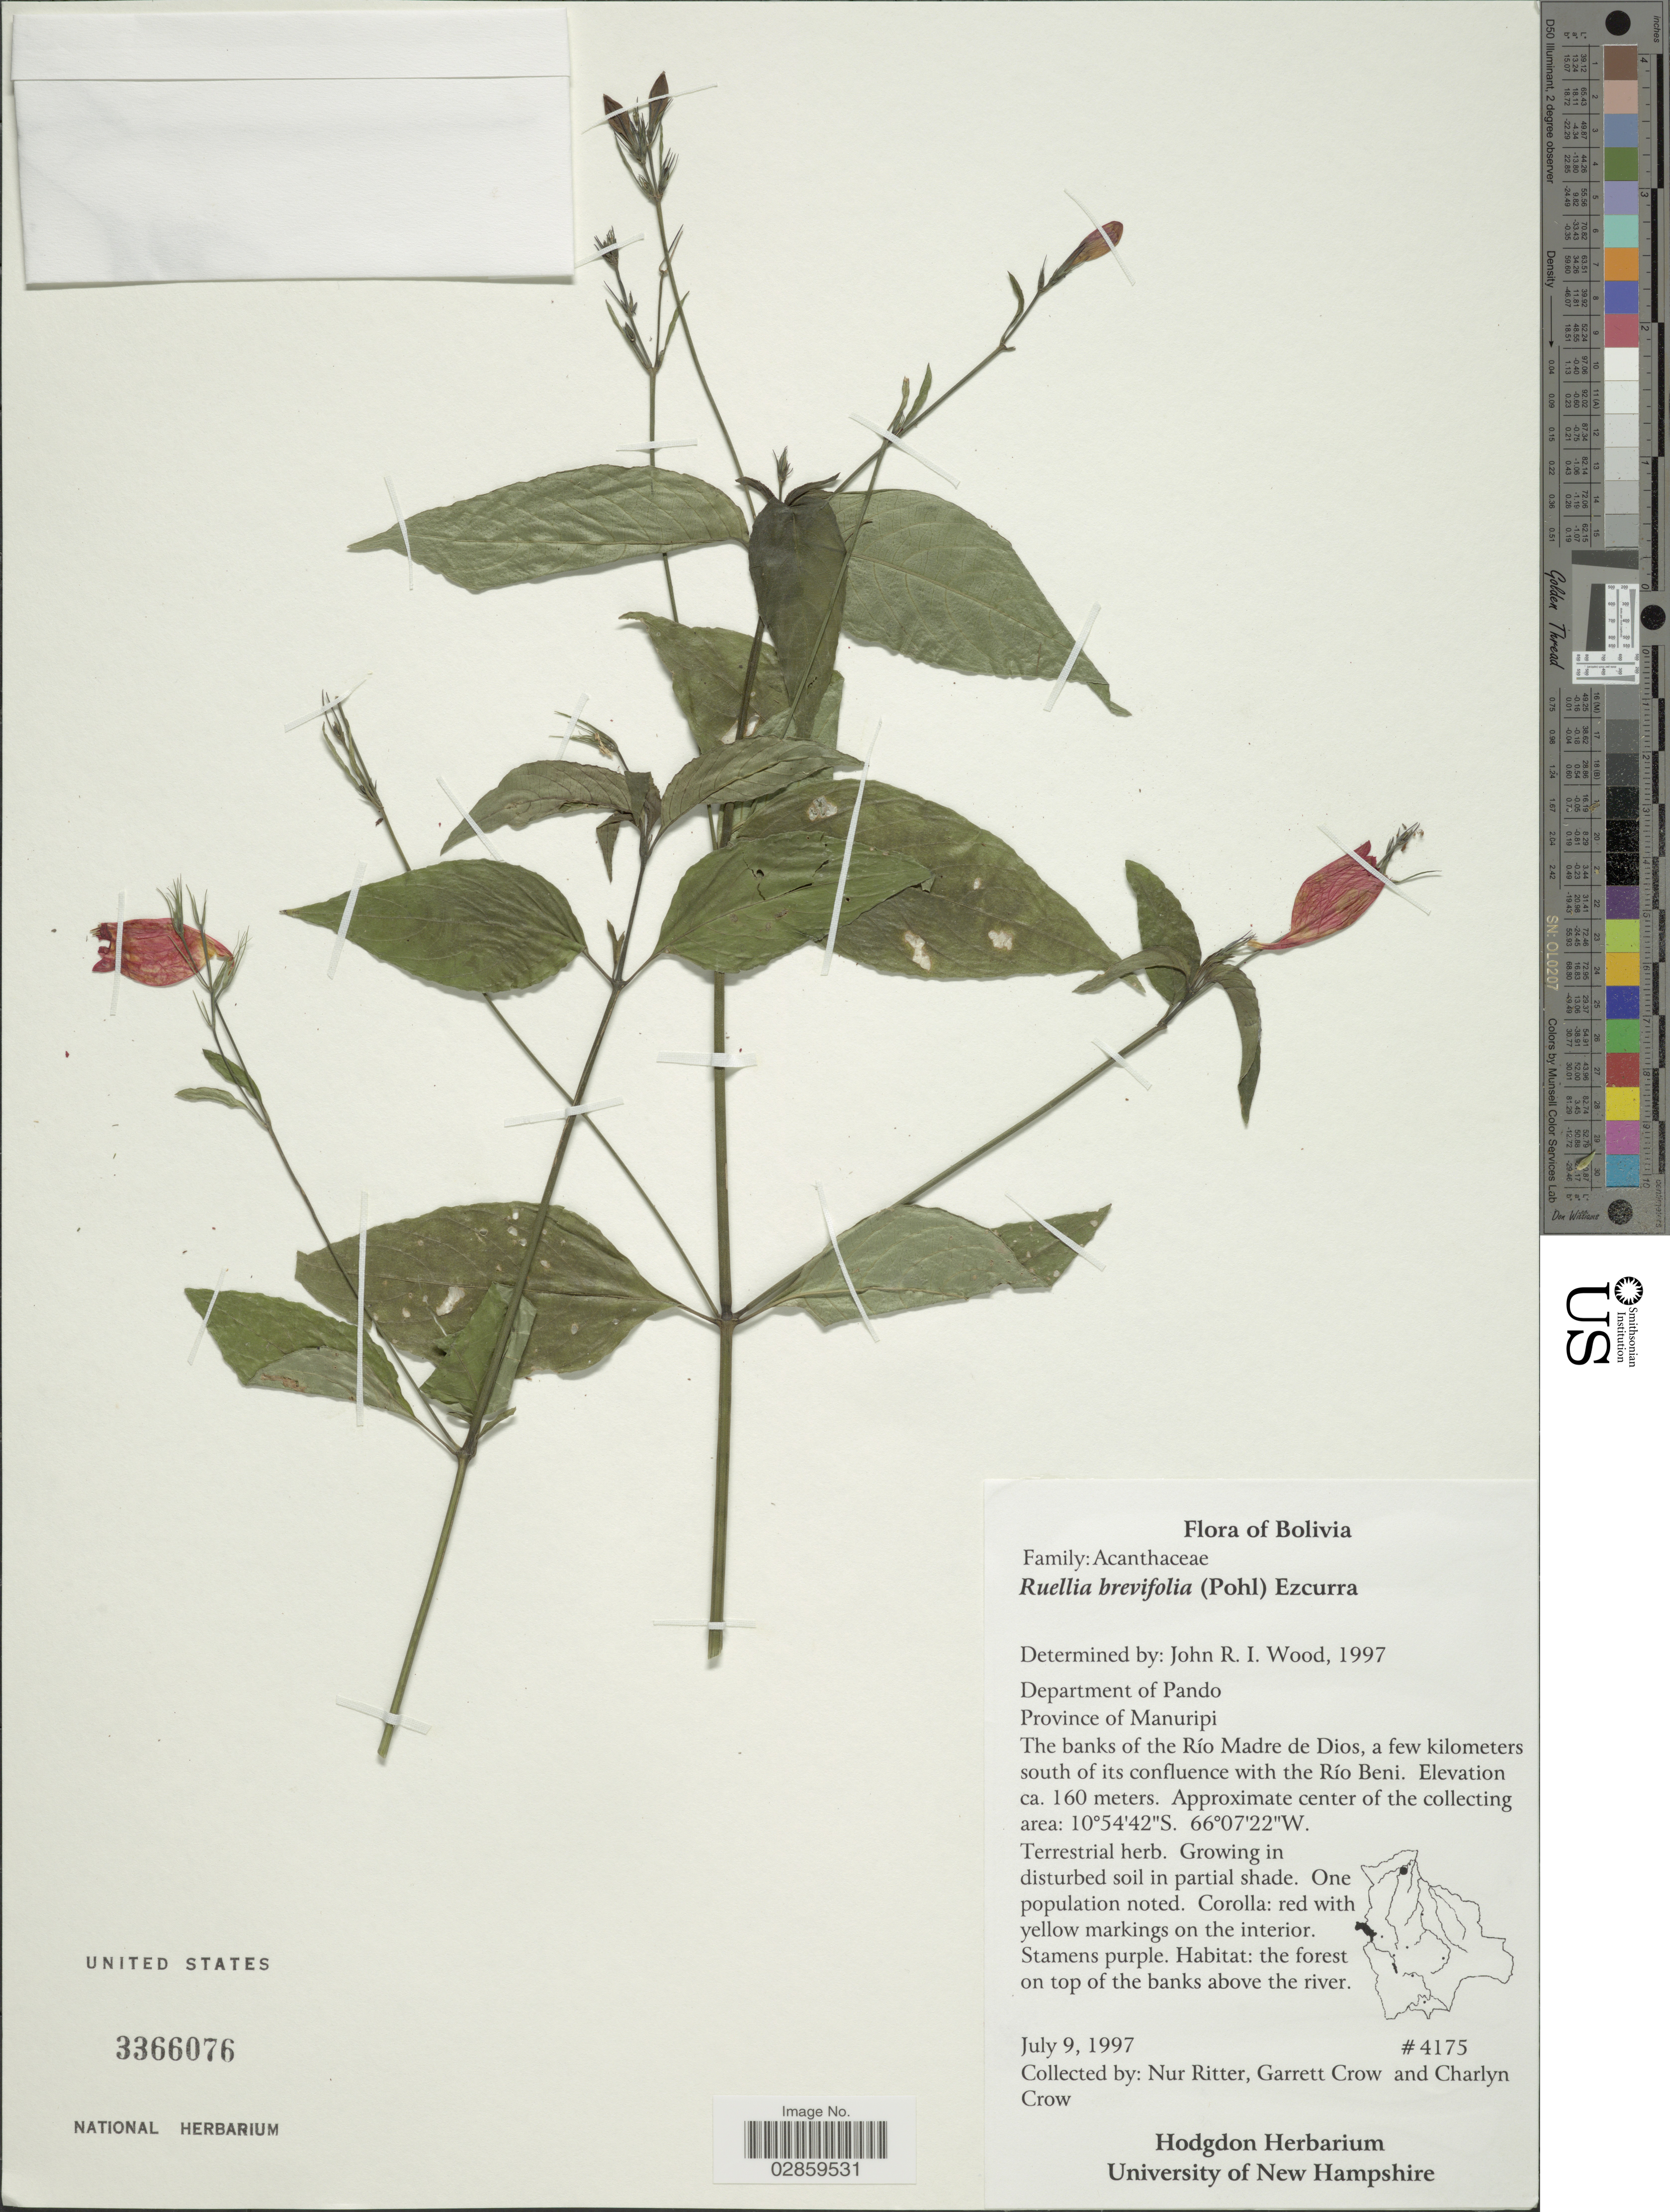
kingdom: Plantae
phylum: Tracheophyta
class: Magnoliopsida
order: Lamiales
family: Acanthaceae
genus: Ruellia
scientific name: Ruellia brevifolia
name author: (Pohl) C. Ezcurra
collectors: N. Ritter, G. E. Crow & C. Crow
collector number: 4175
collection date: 1997-07-09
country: Bolivia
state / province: Pando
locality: Department of Pando, Province of Manuripi, The banks of the Río Madre de Dios, a few kilometers south of its confluence with the Río Beni.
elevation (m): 160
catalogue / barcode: US 3366076